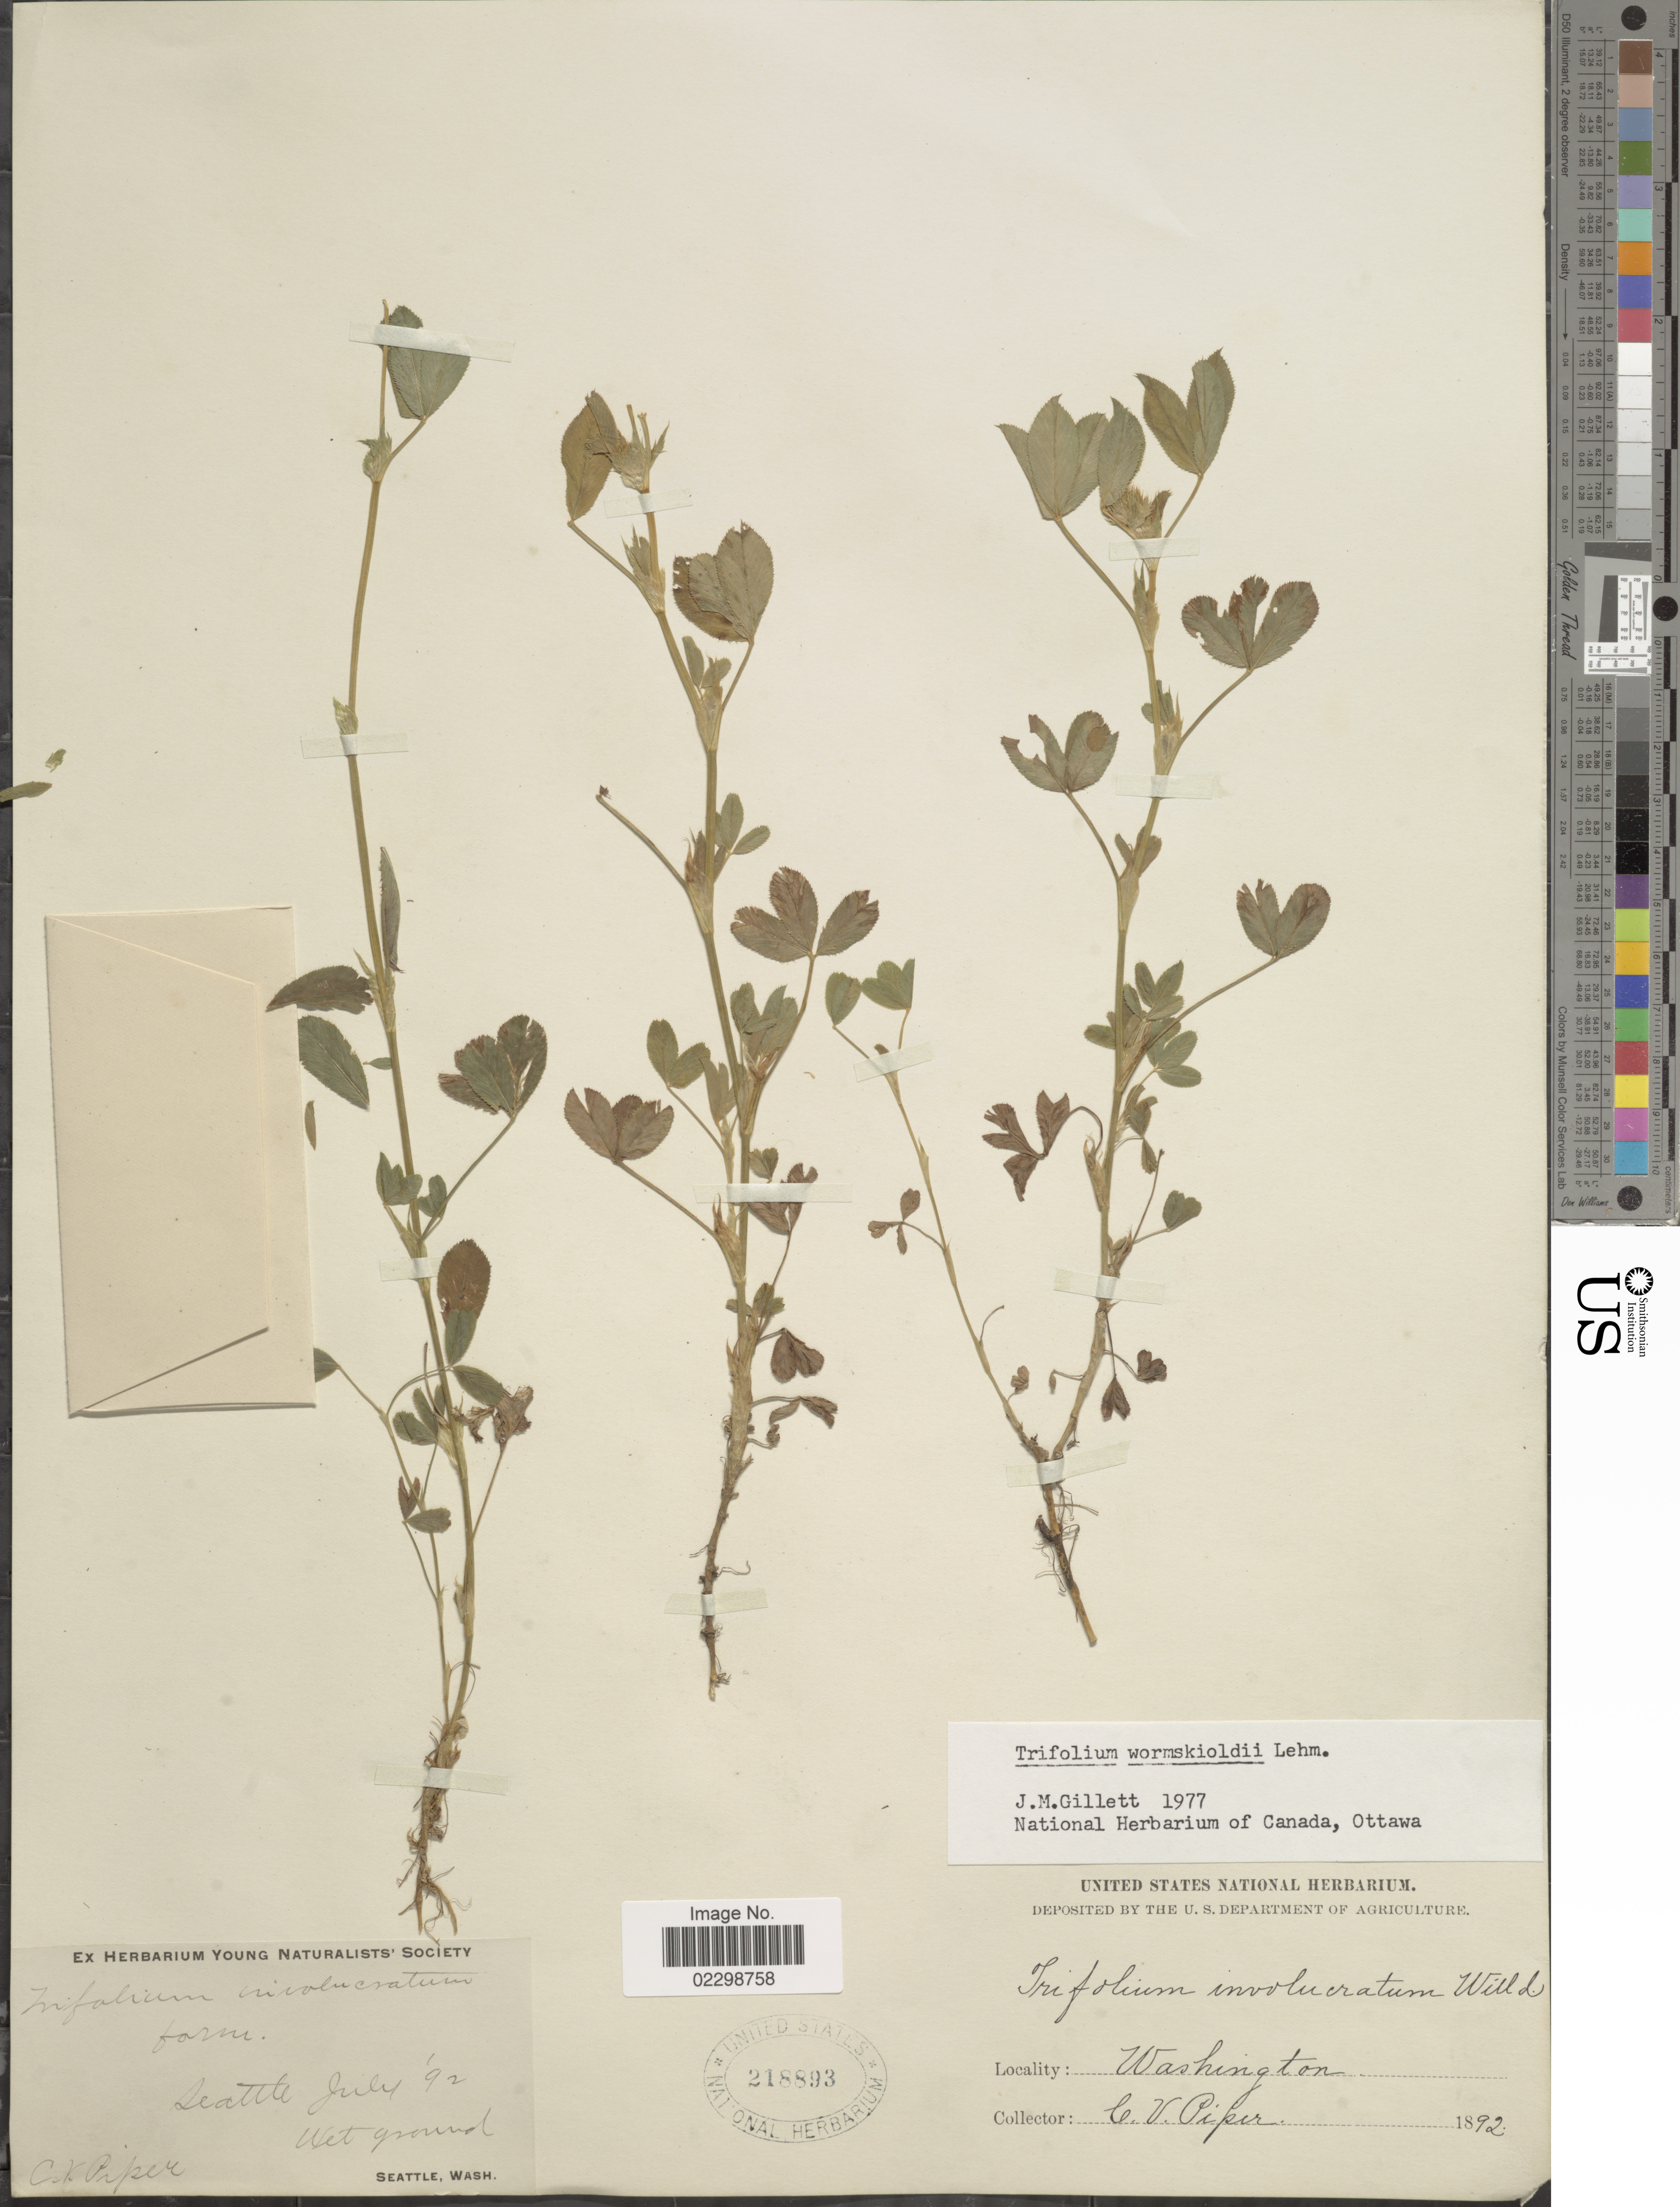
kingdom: Plantae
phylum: Tracheophyta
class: Magnoliopsida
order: Fabales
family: Fabaceae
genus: Trifolium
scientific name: Trifolium wormskioldii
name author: Lehm.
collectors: C. V. Piper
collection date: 1892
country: United States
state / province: Washington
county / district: King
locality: Seattle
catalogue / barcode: US 218893